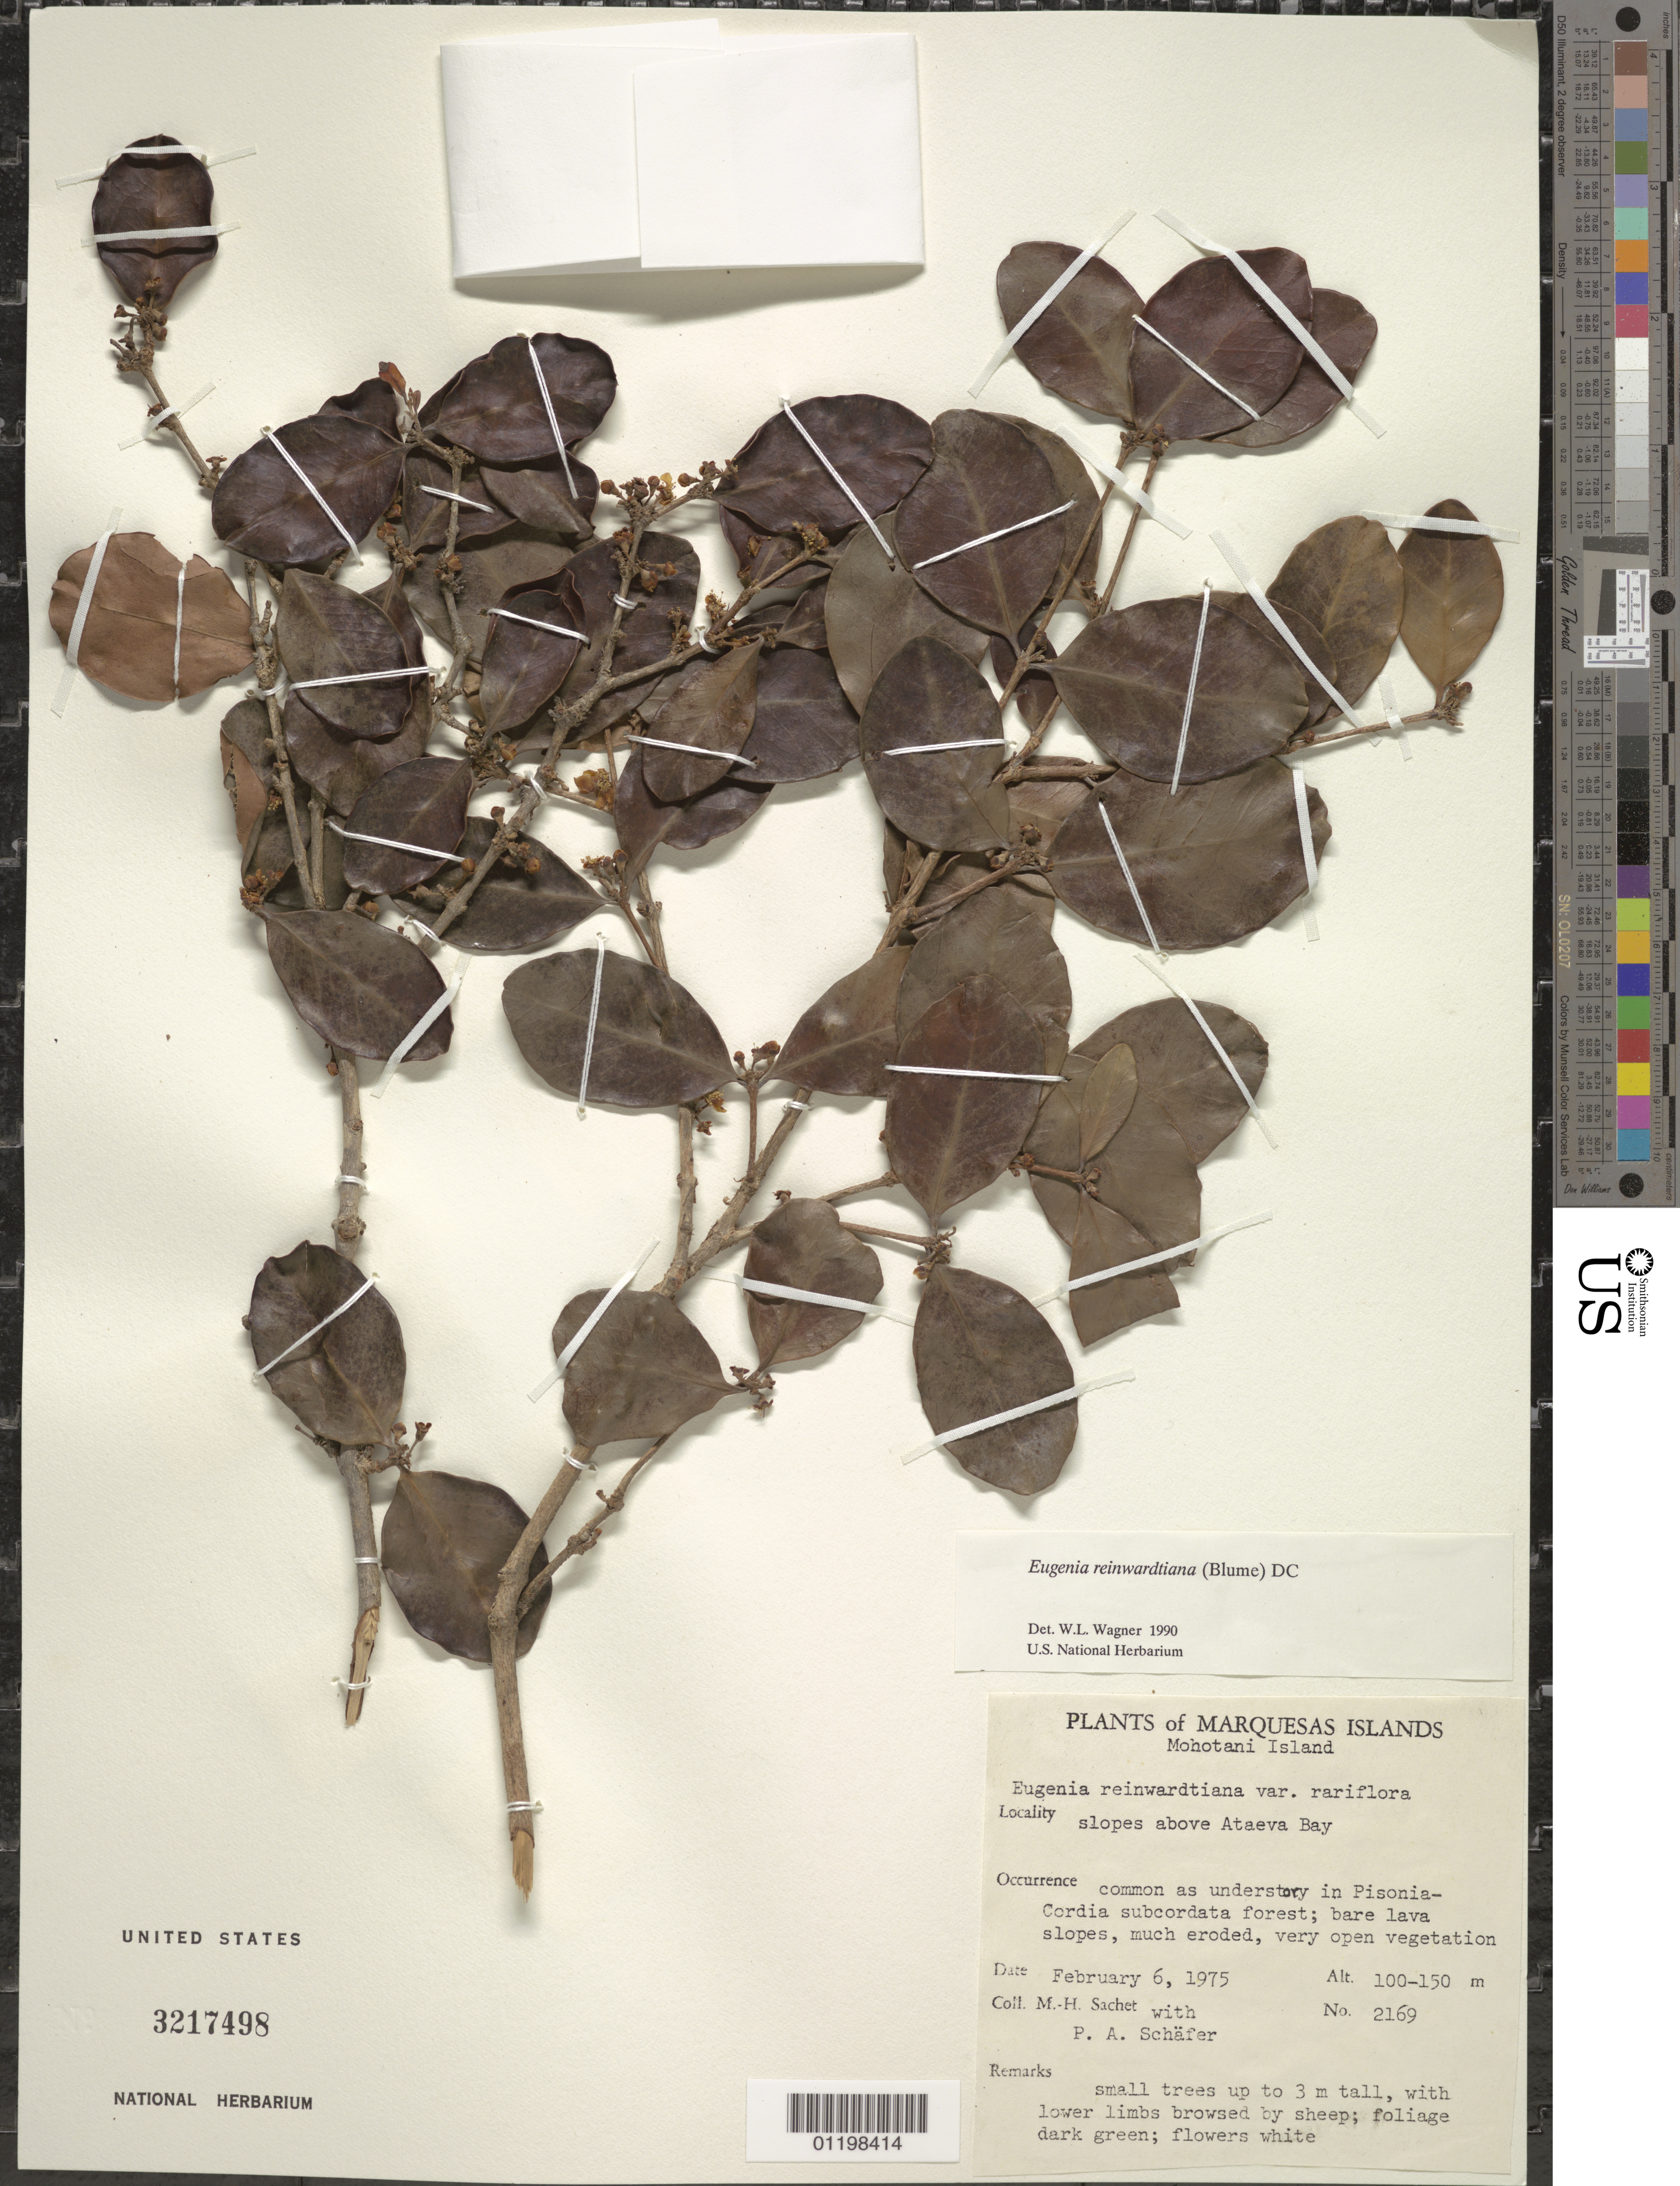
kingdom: Plantae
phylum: Tracheophyta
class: Magnoliopsida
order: Myrtales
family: Myrtaceae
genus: Eugenia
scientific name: Eugenia reinwardtiana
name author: (Blume) DC.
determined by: Wagner, W. L., (BOT), Smithsonian Institution - National Museum of Natural History (UNITED STATES)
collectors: M.-H. Sachet & P. A. Schäfer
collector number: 2169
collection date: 1975-02-06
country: French Polynesia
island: Mohotani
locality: slopes above Ataeva Bay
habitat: Common as understory in Pisonia-Cordia subcordata forest; bare lava slopes, much eroded, very open vegetation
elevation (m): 100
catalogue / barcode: US 3217498